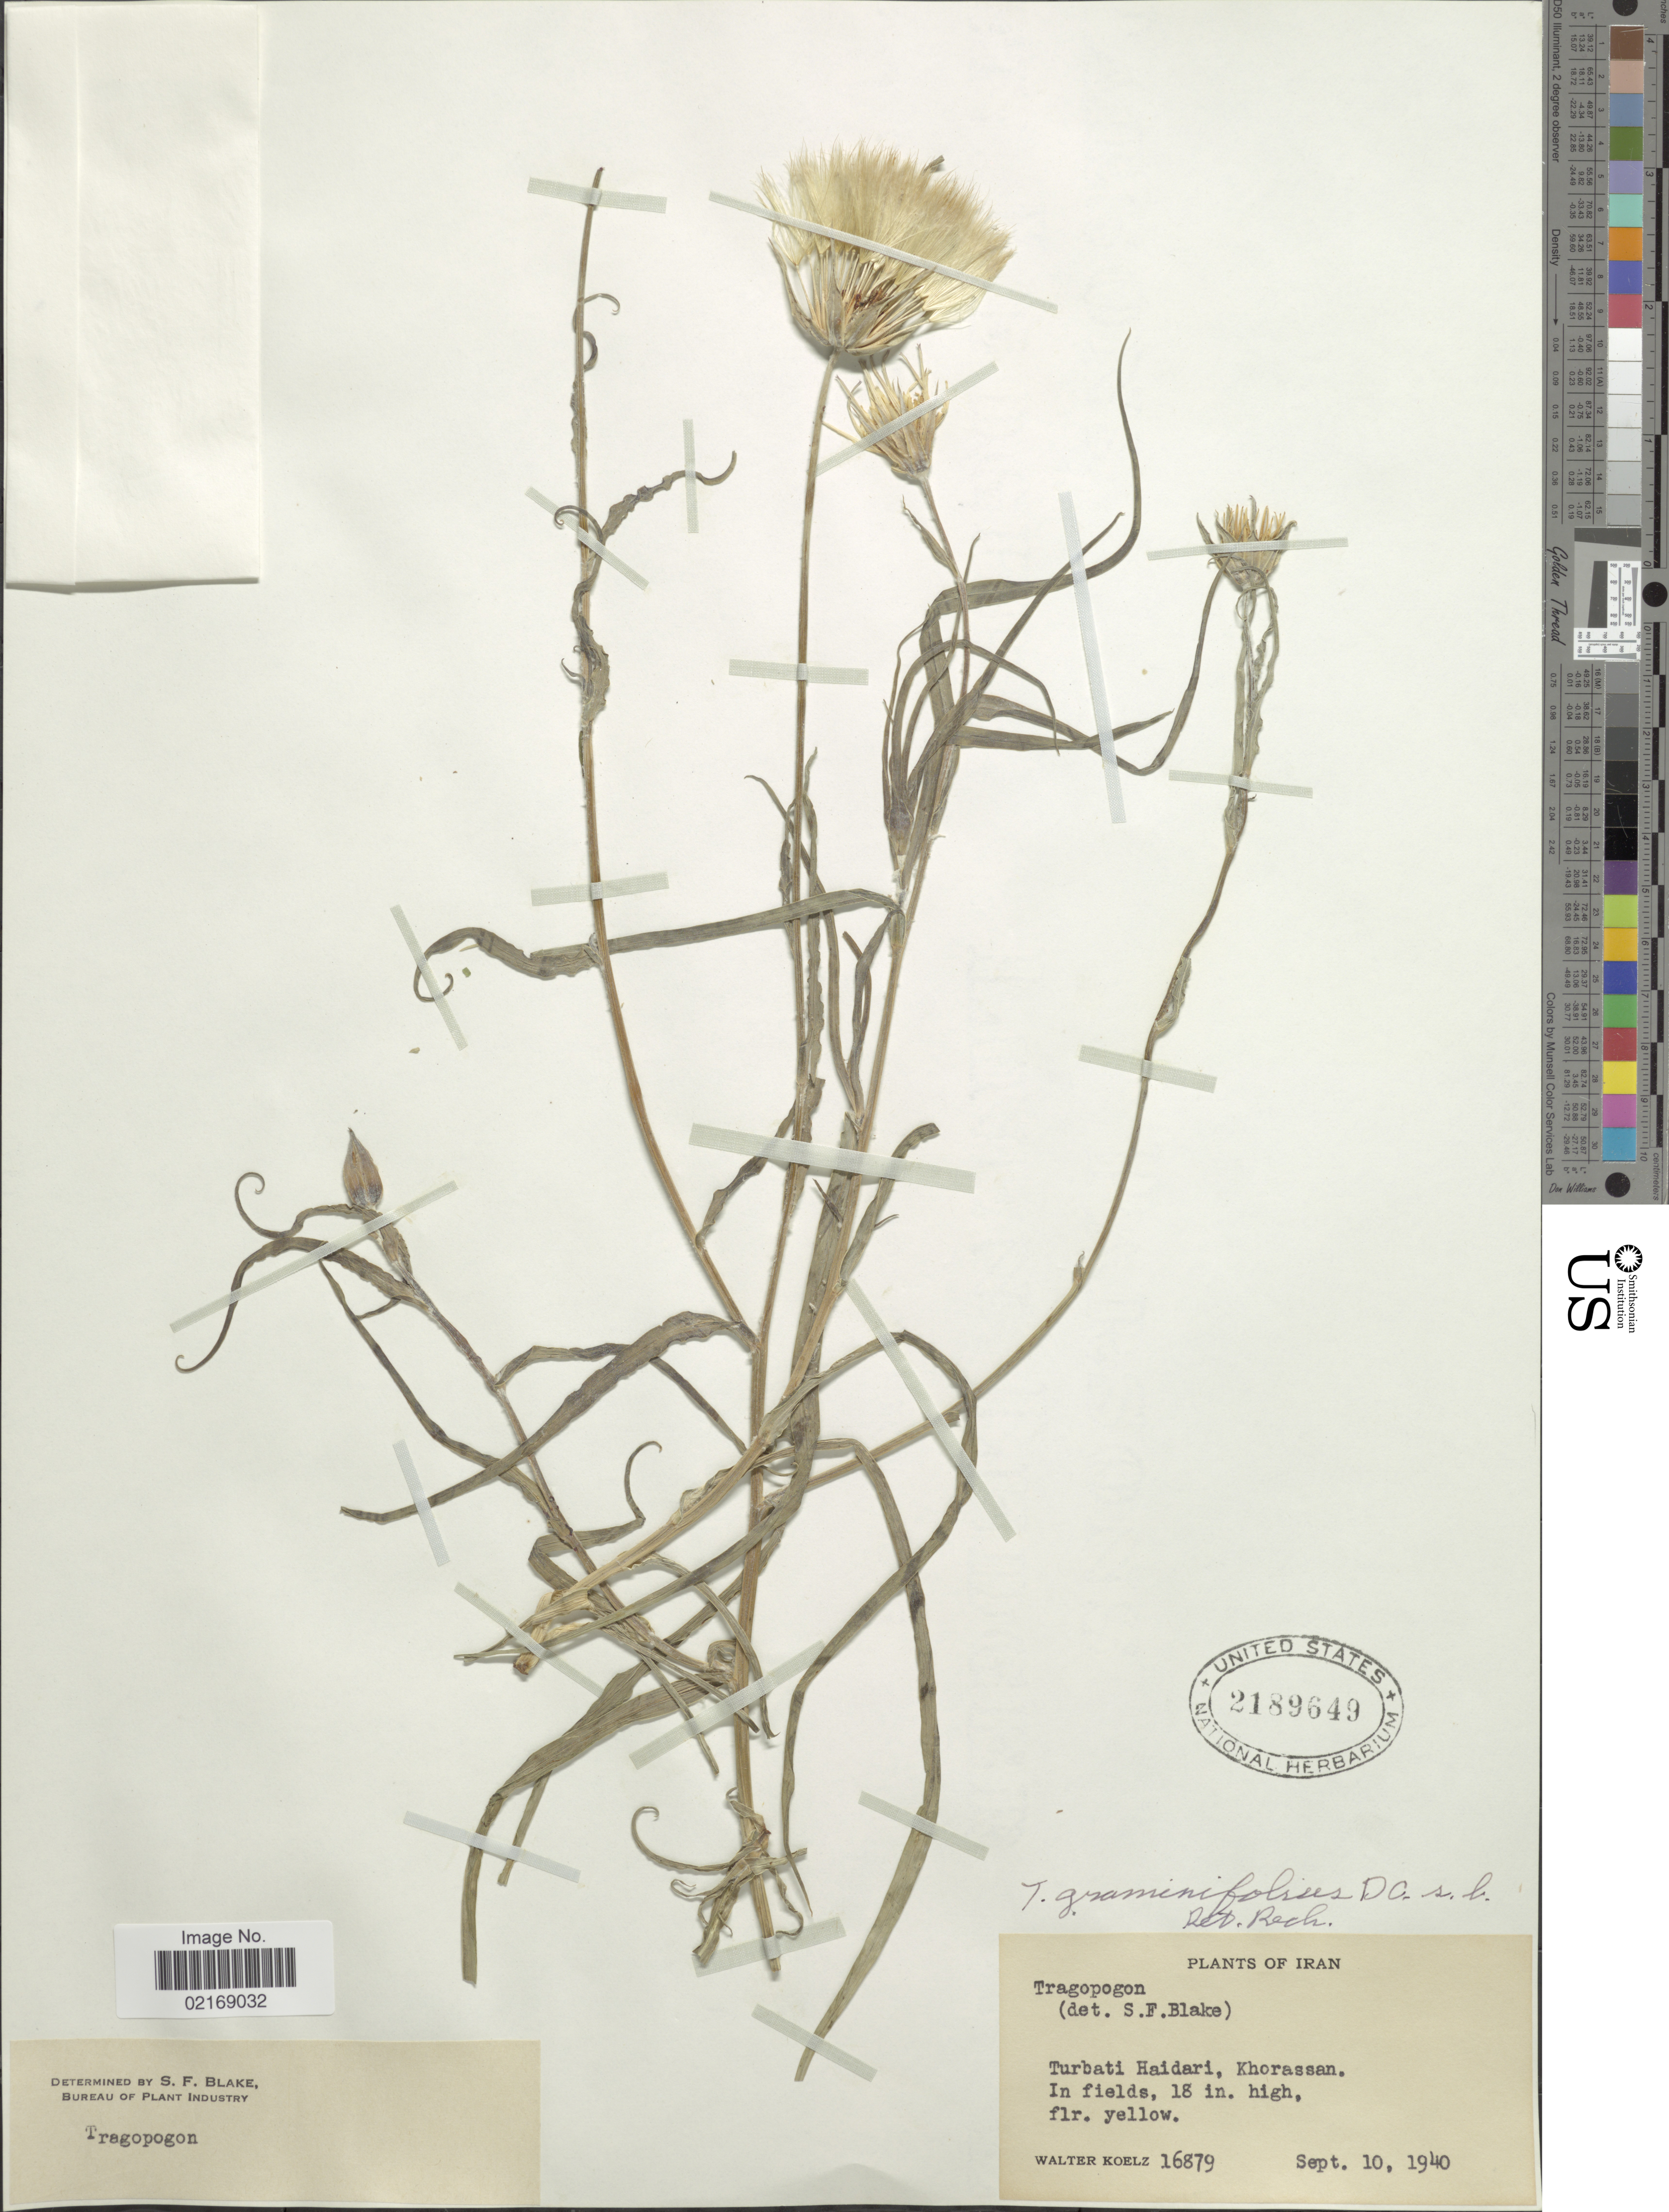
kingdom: Plantae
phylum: Tracheophyta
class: Magnoliopsida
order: Asterales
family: Asteraceae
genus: Tragopogon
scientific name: Tragopogon graminifolius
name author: DC.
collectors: W. N. Koelz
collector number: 16879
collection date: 1940-09-10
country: Iran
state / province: Khorasan [obsolete]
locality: Turbati Haidari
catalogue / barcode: US 2189649